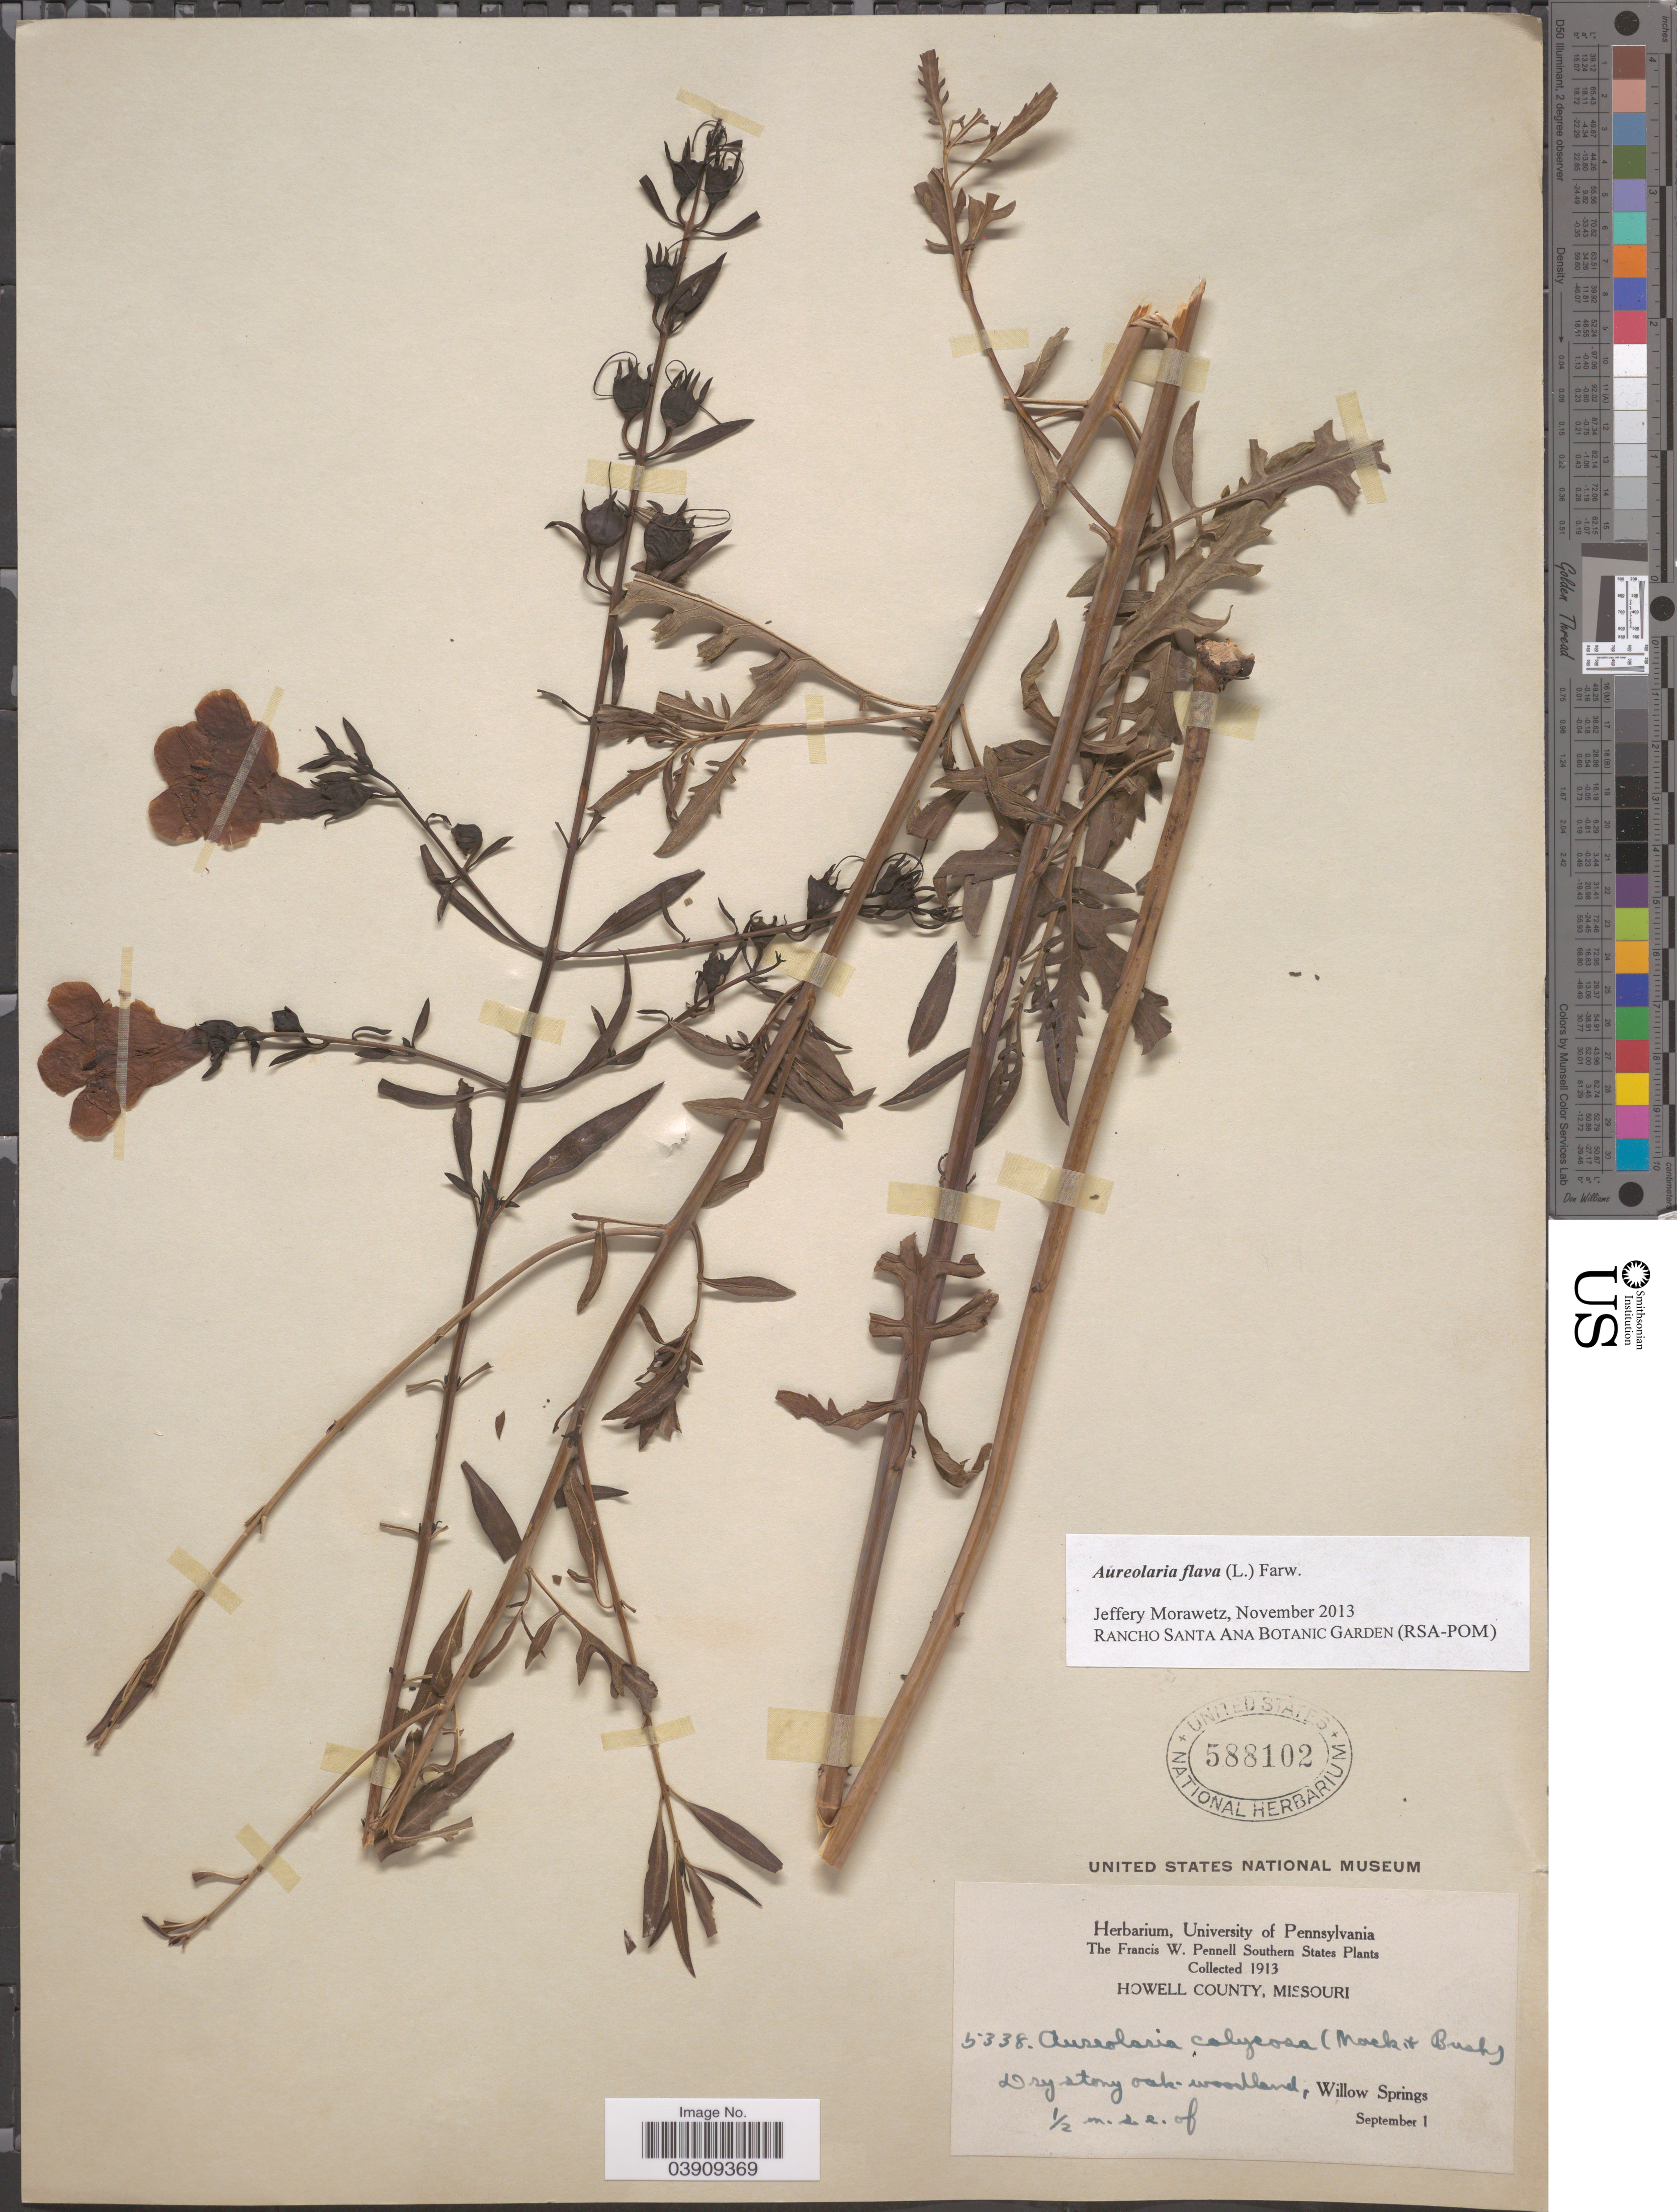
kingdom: Plantae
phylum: Tracheophyta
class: Magnoliopsida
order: Lamiales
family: Orobanchaceae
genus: Aureolaria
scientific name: Aureolaria flava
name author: (L.) Farw.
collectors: F. W. Pennell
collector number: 5338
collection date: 1913-09-01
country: United States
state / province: Missouri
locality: Southern States. Howell County. ½ m. s.e. of Willow Springs.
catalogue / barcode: US 588102